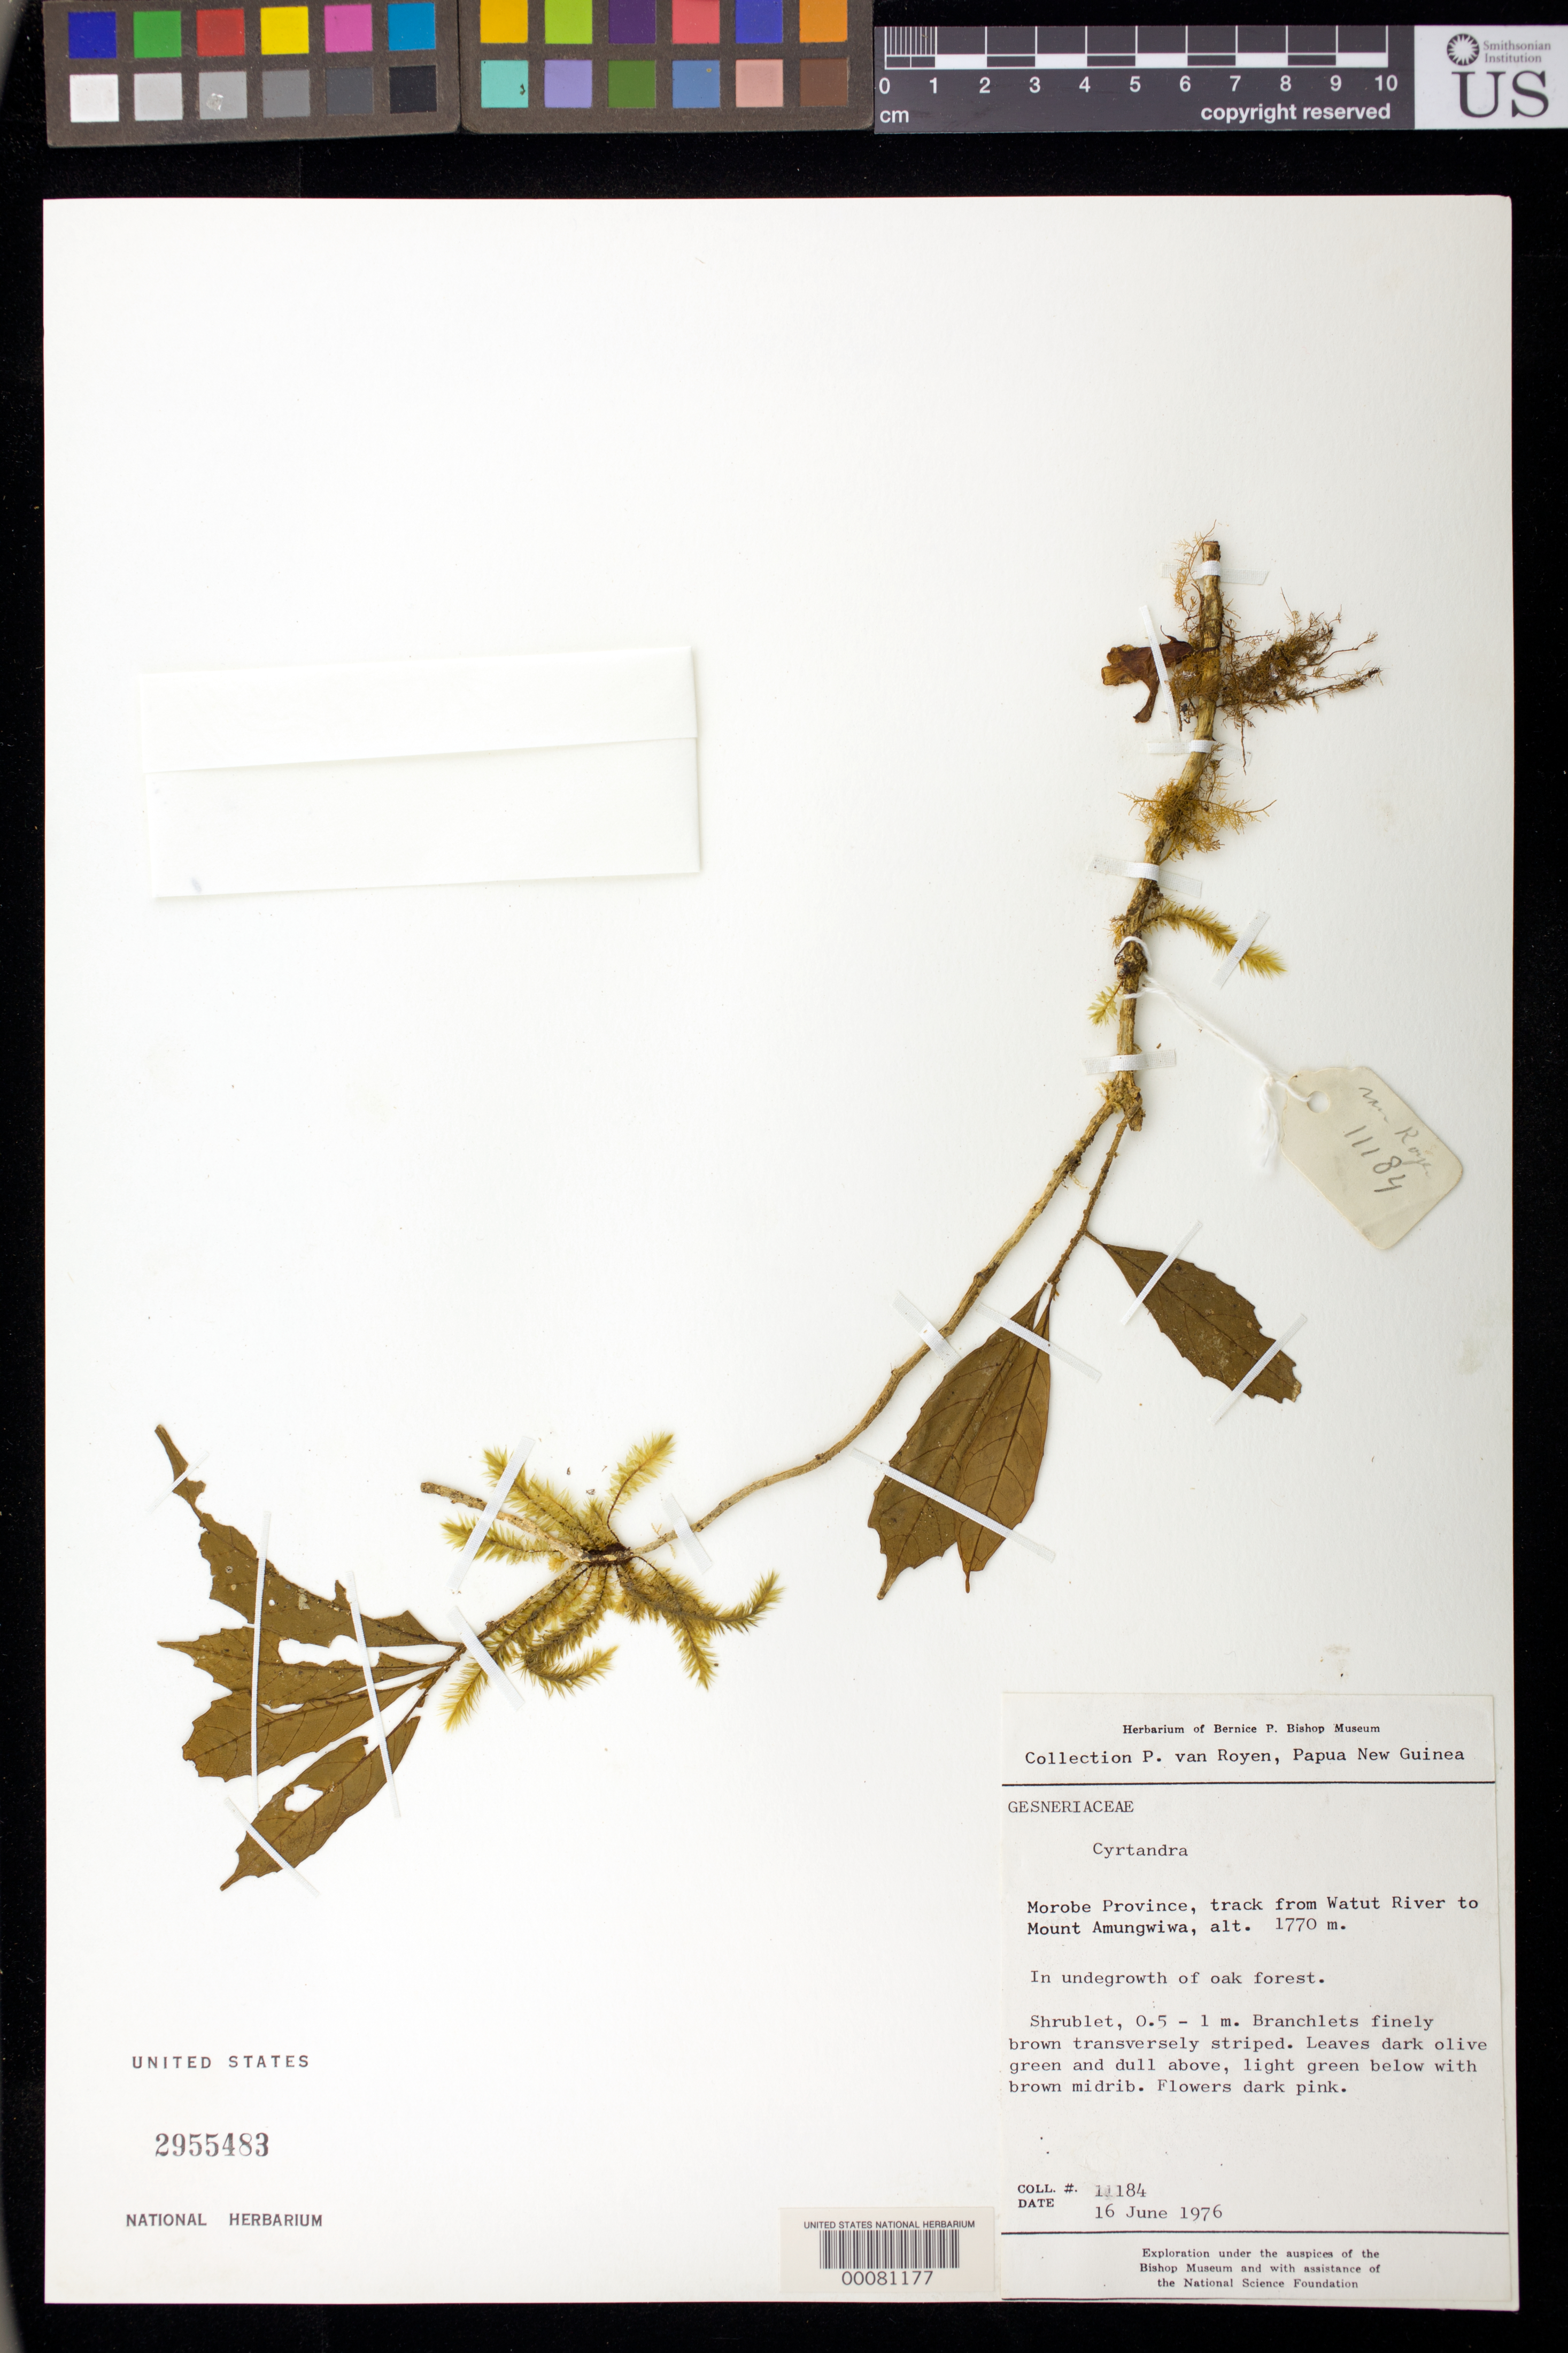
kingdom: Plantae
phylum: Tracheophyta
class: Magnoliopsida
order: Lamiales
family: Gesneriaceae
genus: Cyrtandra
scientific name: Cyrtandra sp.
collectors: P. van Royen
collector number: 11184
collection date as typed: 16 Jun 1976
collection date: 1976-06-16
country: Papua New Guinea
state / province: Morobe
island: New Guinea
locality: Morobe province, track from watut river to mount amungwiwa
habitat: In undergrowth of oak forest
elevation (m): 1770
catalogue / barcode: US 2955483